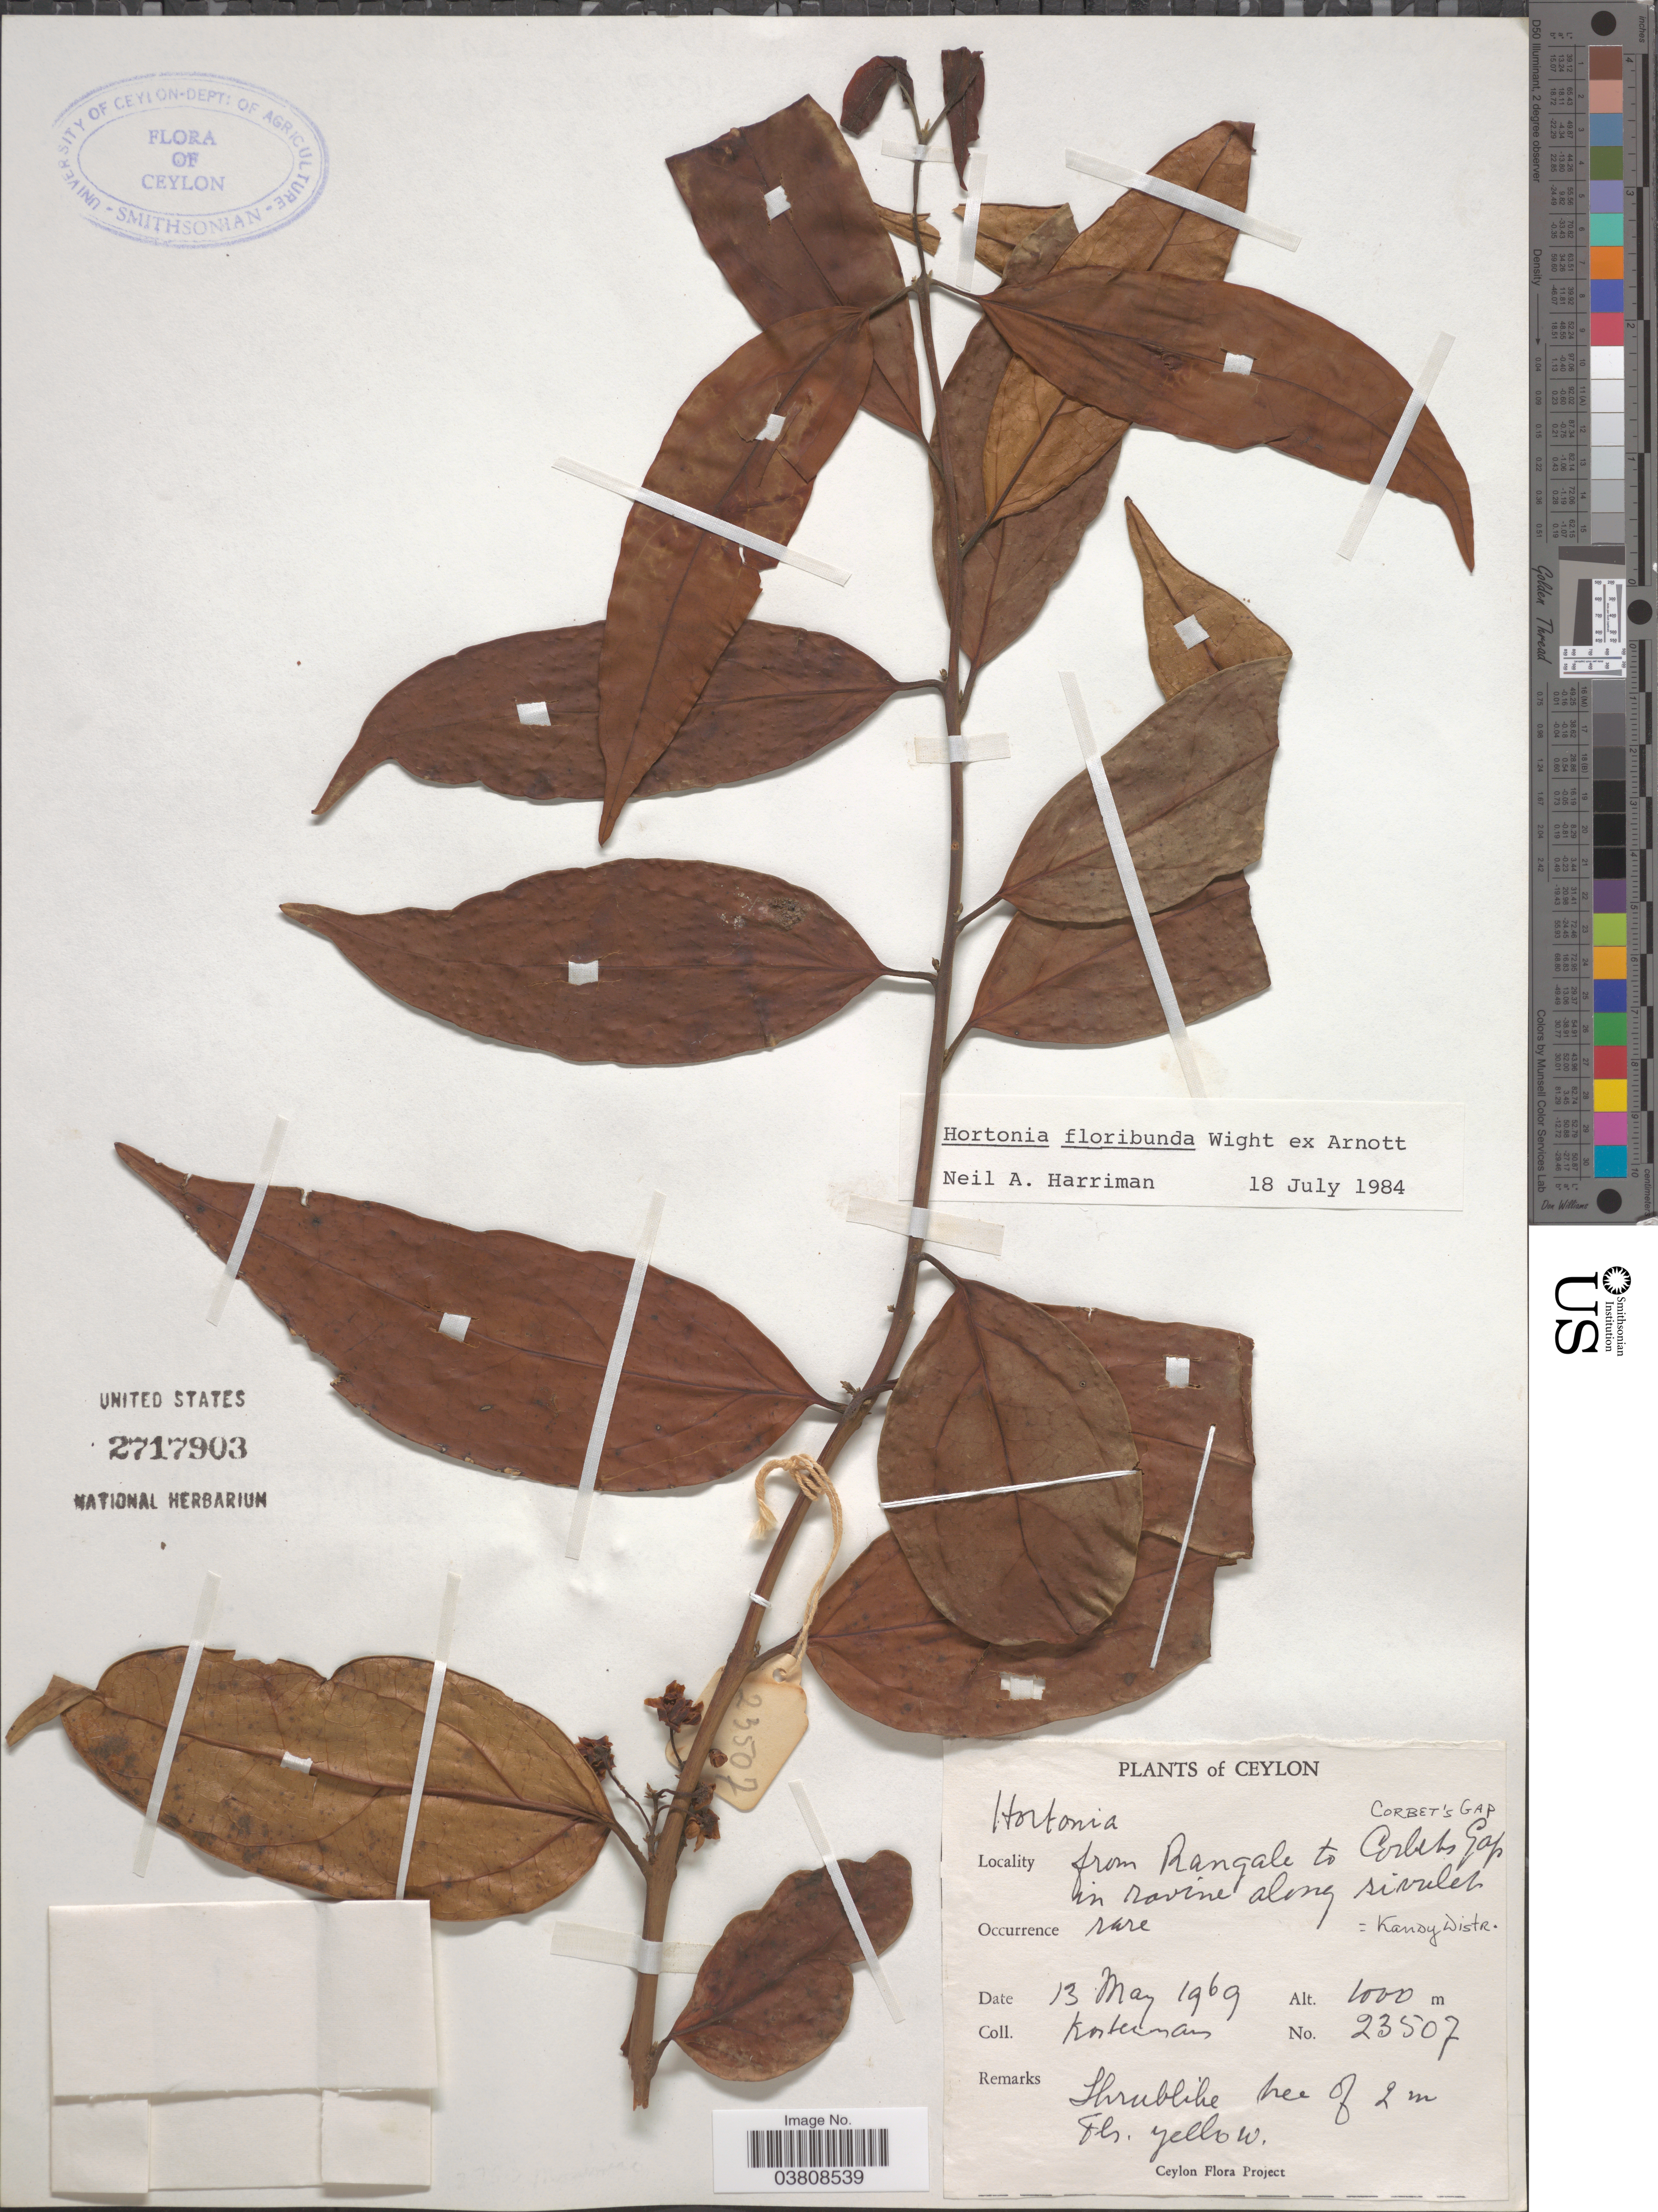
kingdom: Plantae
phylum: Tracheophyta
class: Magnoliopsida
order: Laurales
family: Monimiaceae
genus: Hortonia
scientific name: Hortonia floribunda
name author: Wight ex Arn.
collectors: Kostermans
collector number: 23507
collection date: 1969-05-13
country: Sri Lanka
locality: Ceylon. Corbet's Gap from Rangale to Corbets Gap in ravine along rivulet = Kandy District.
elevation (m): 1000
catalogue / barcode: US 2717903